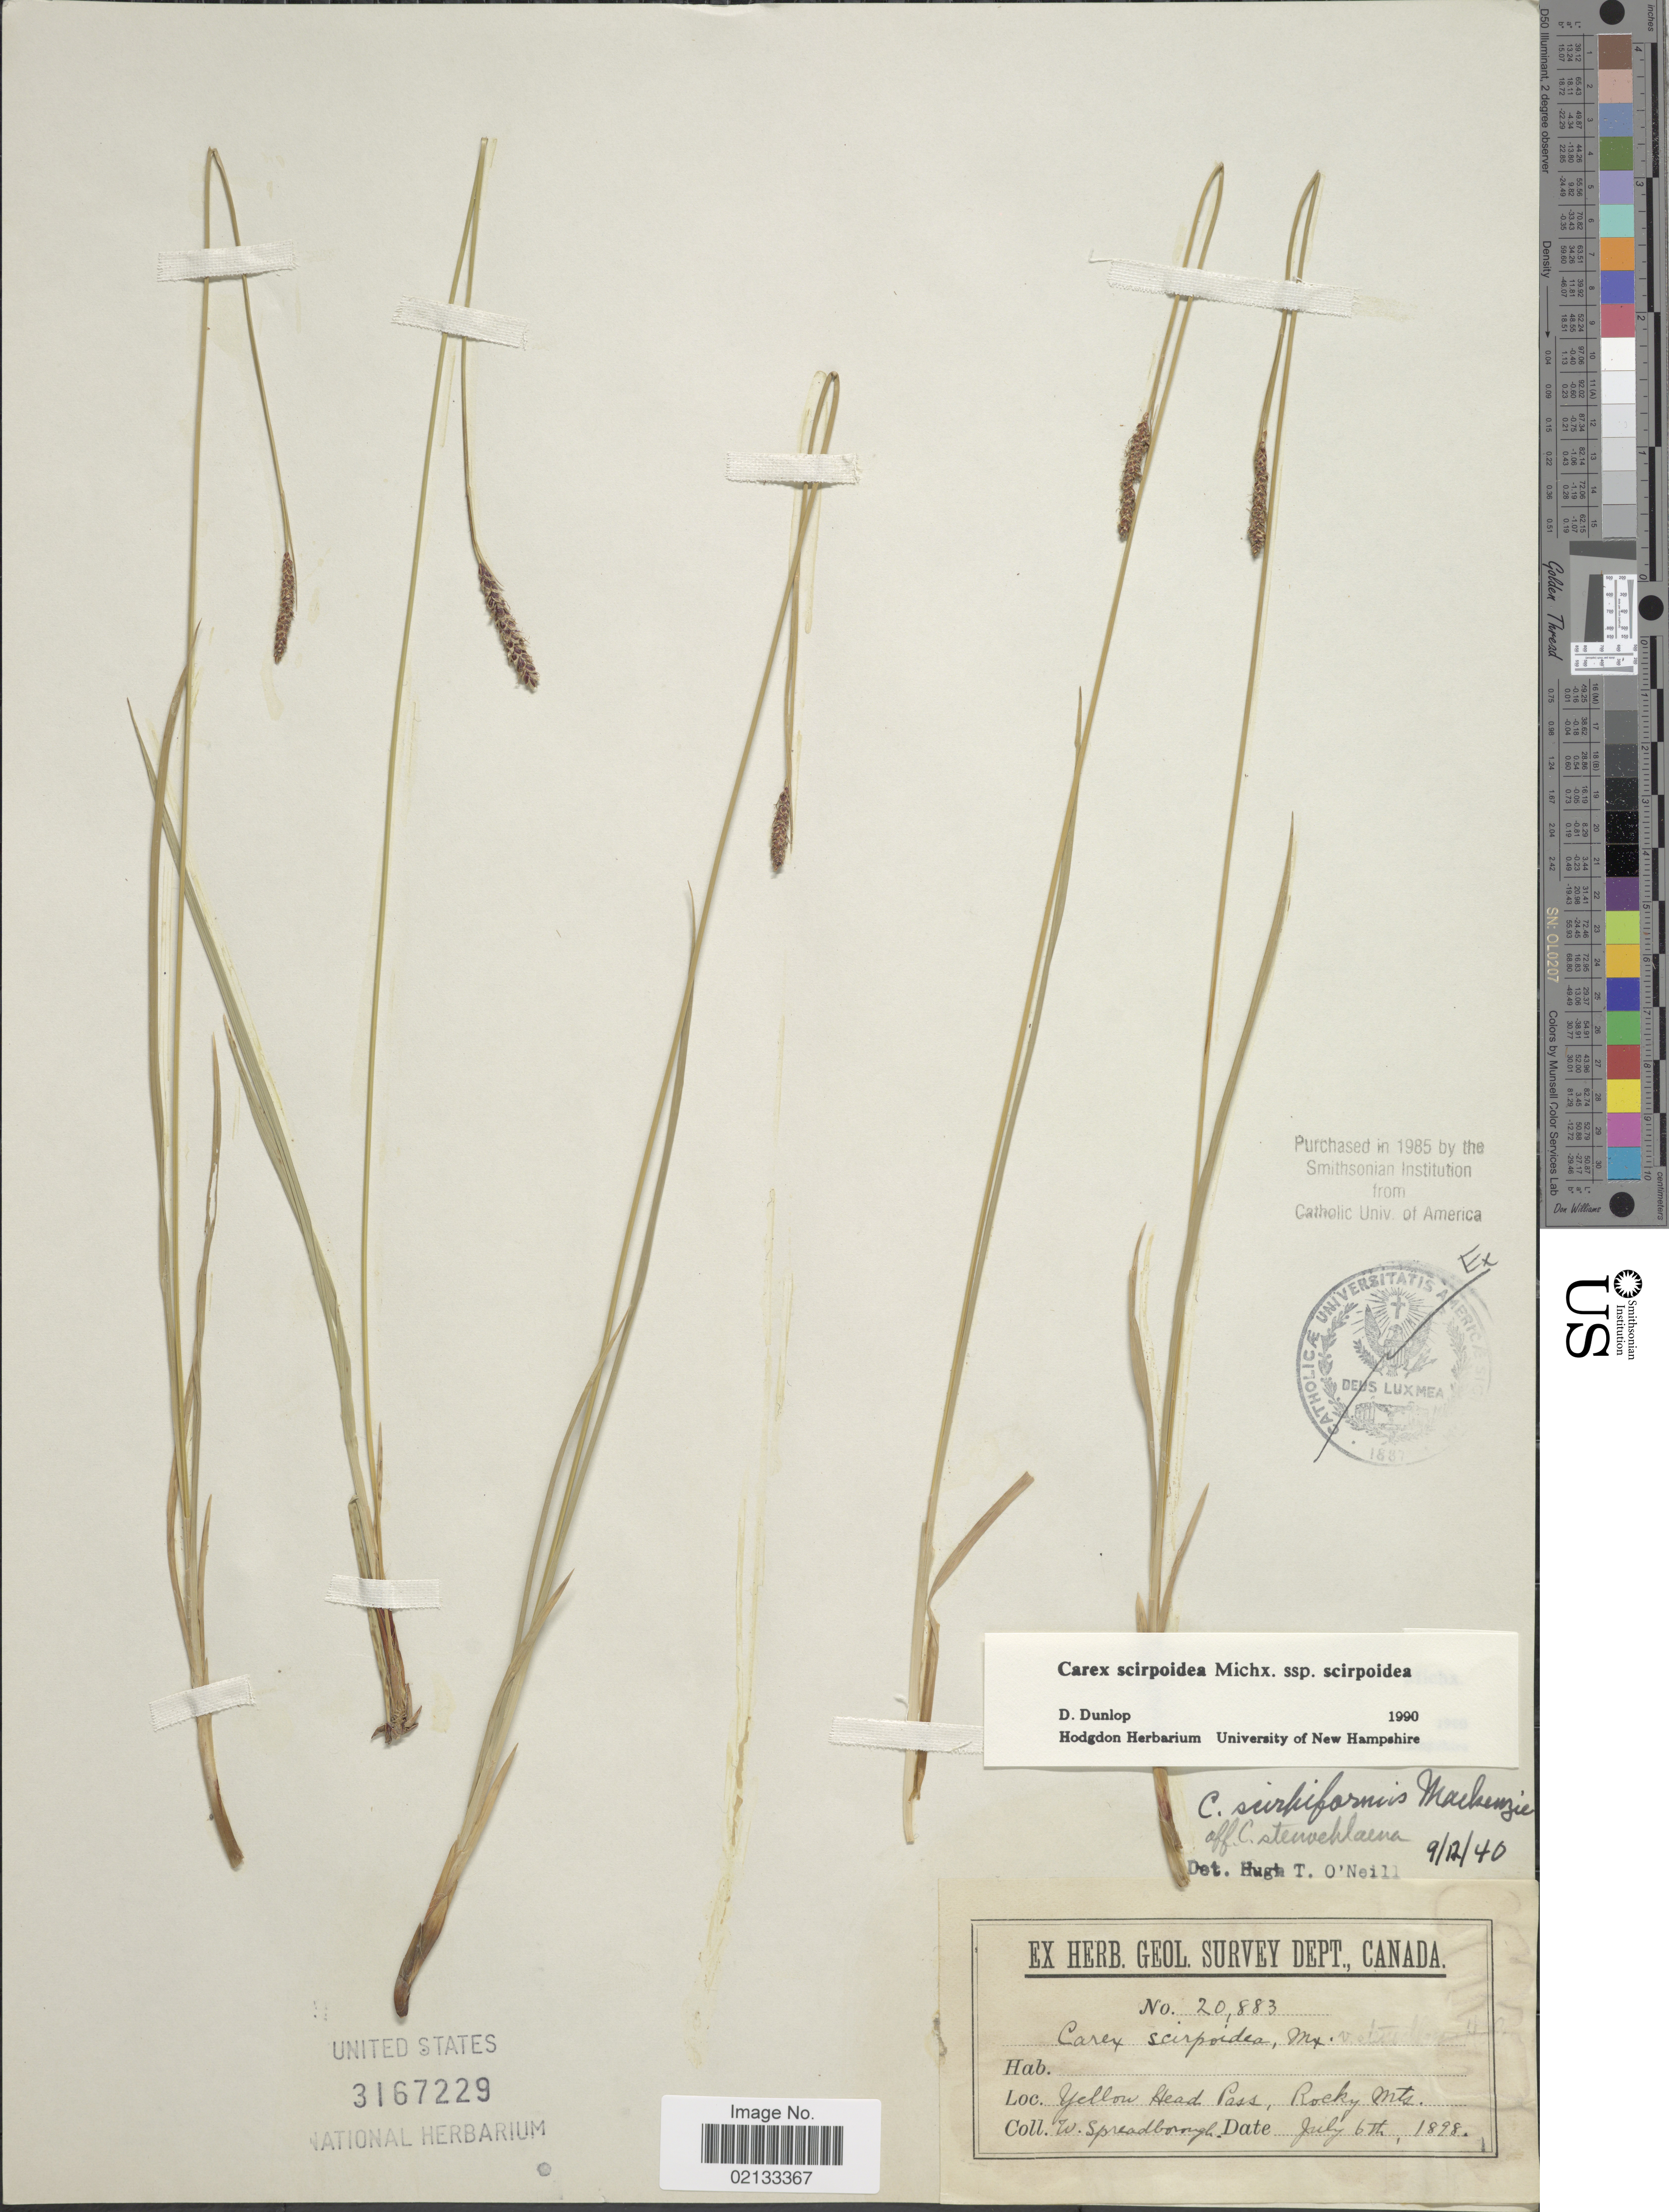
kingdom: Plantae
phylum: Tracheophyta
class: Liliopsida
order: Poales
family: Cyperaceae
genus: Carex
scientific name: Carex scirpoidea subsp. scirpoidea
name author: Michx.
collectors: W. Spreadborough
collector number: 20883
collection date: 1898-07-06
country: Canada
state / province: British Columbia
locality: Yellow Head Pass, Rocky Mts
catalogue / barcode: US 3167229